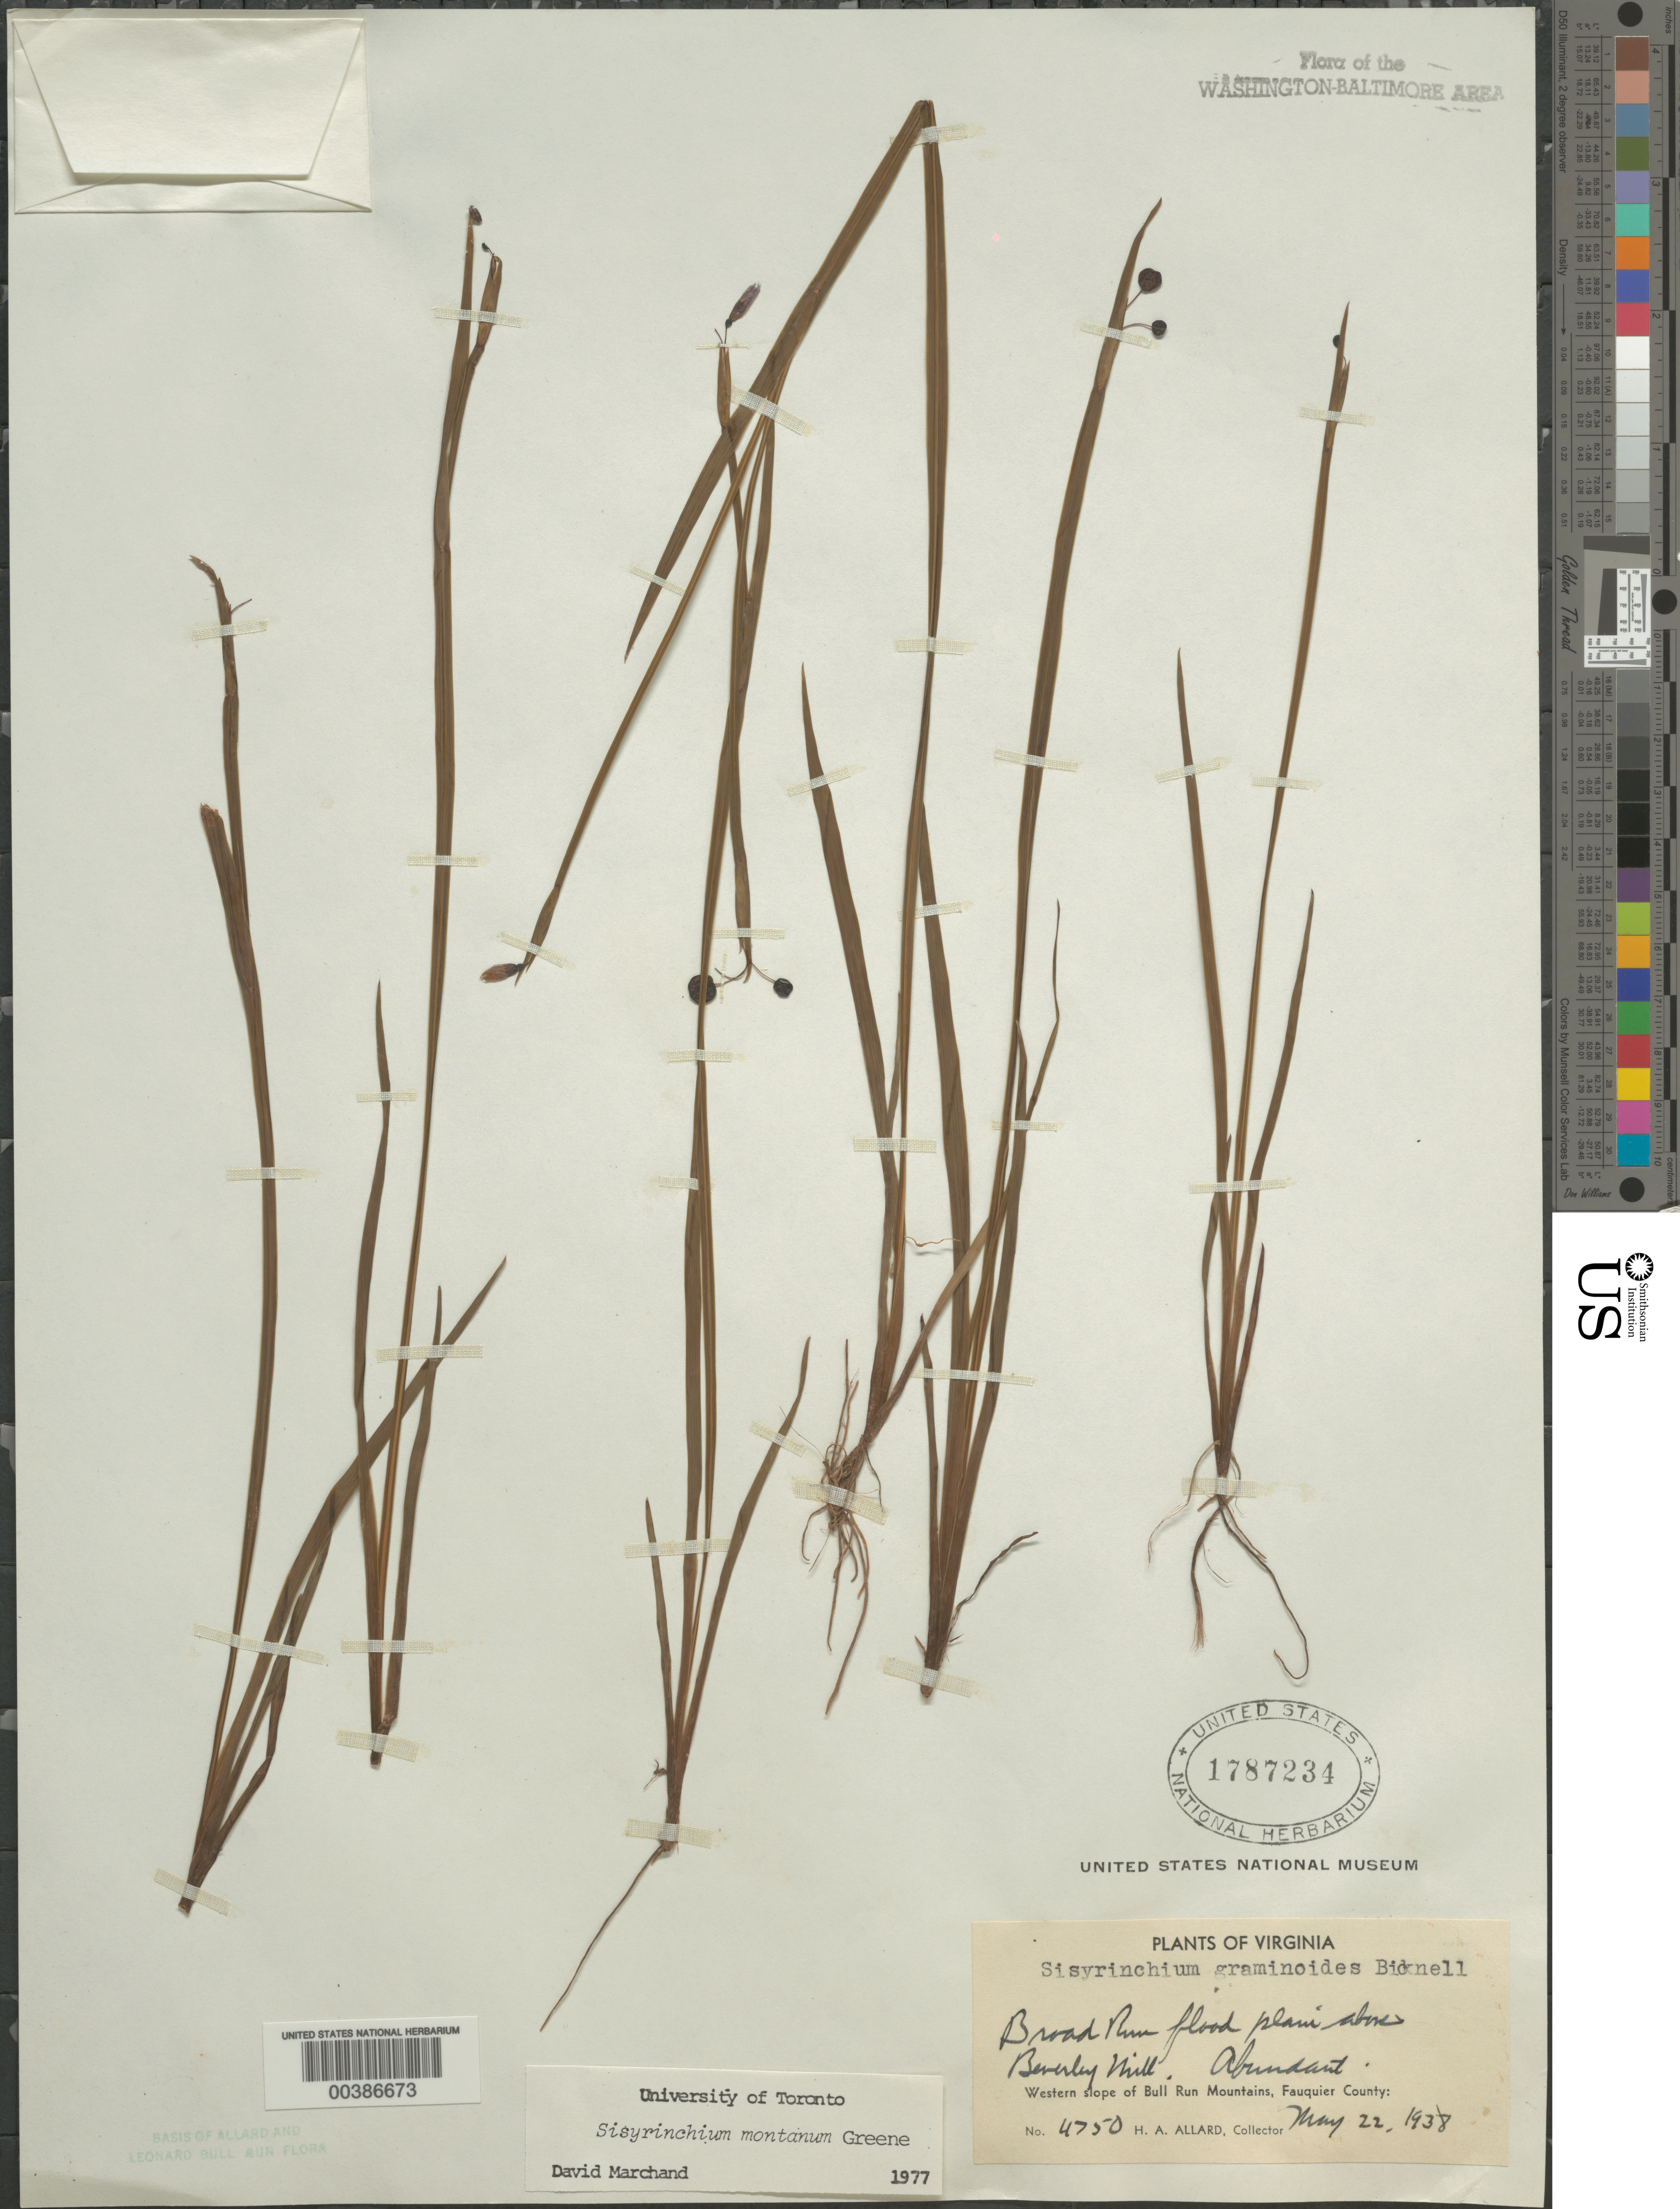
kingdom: Plantae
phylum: Tracheophyta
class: Liliopsida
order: Asparagales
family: Iridaceae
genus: Sisyrinchium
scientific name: Sisyrinchium montanum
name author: Greene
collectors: H. A. Allard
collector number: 4750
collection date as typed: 22 May 1938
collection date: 1938-05-22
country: United States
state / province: Virginia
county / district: Fauquier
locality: Above Beverley Mill, floodplain of Broad Run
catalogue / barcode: US 1787234